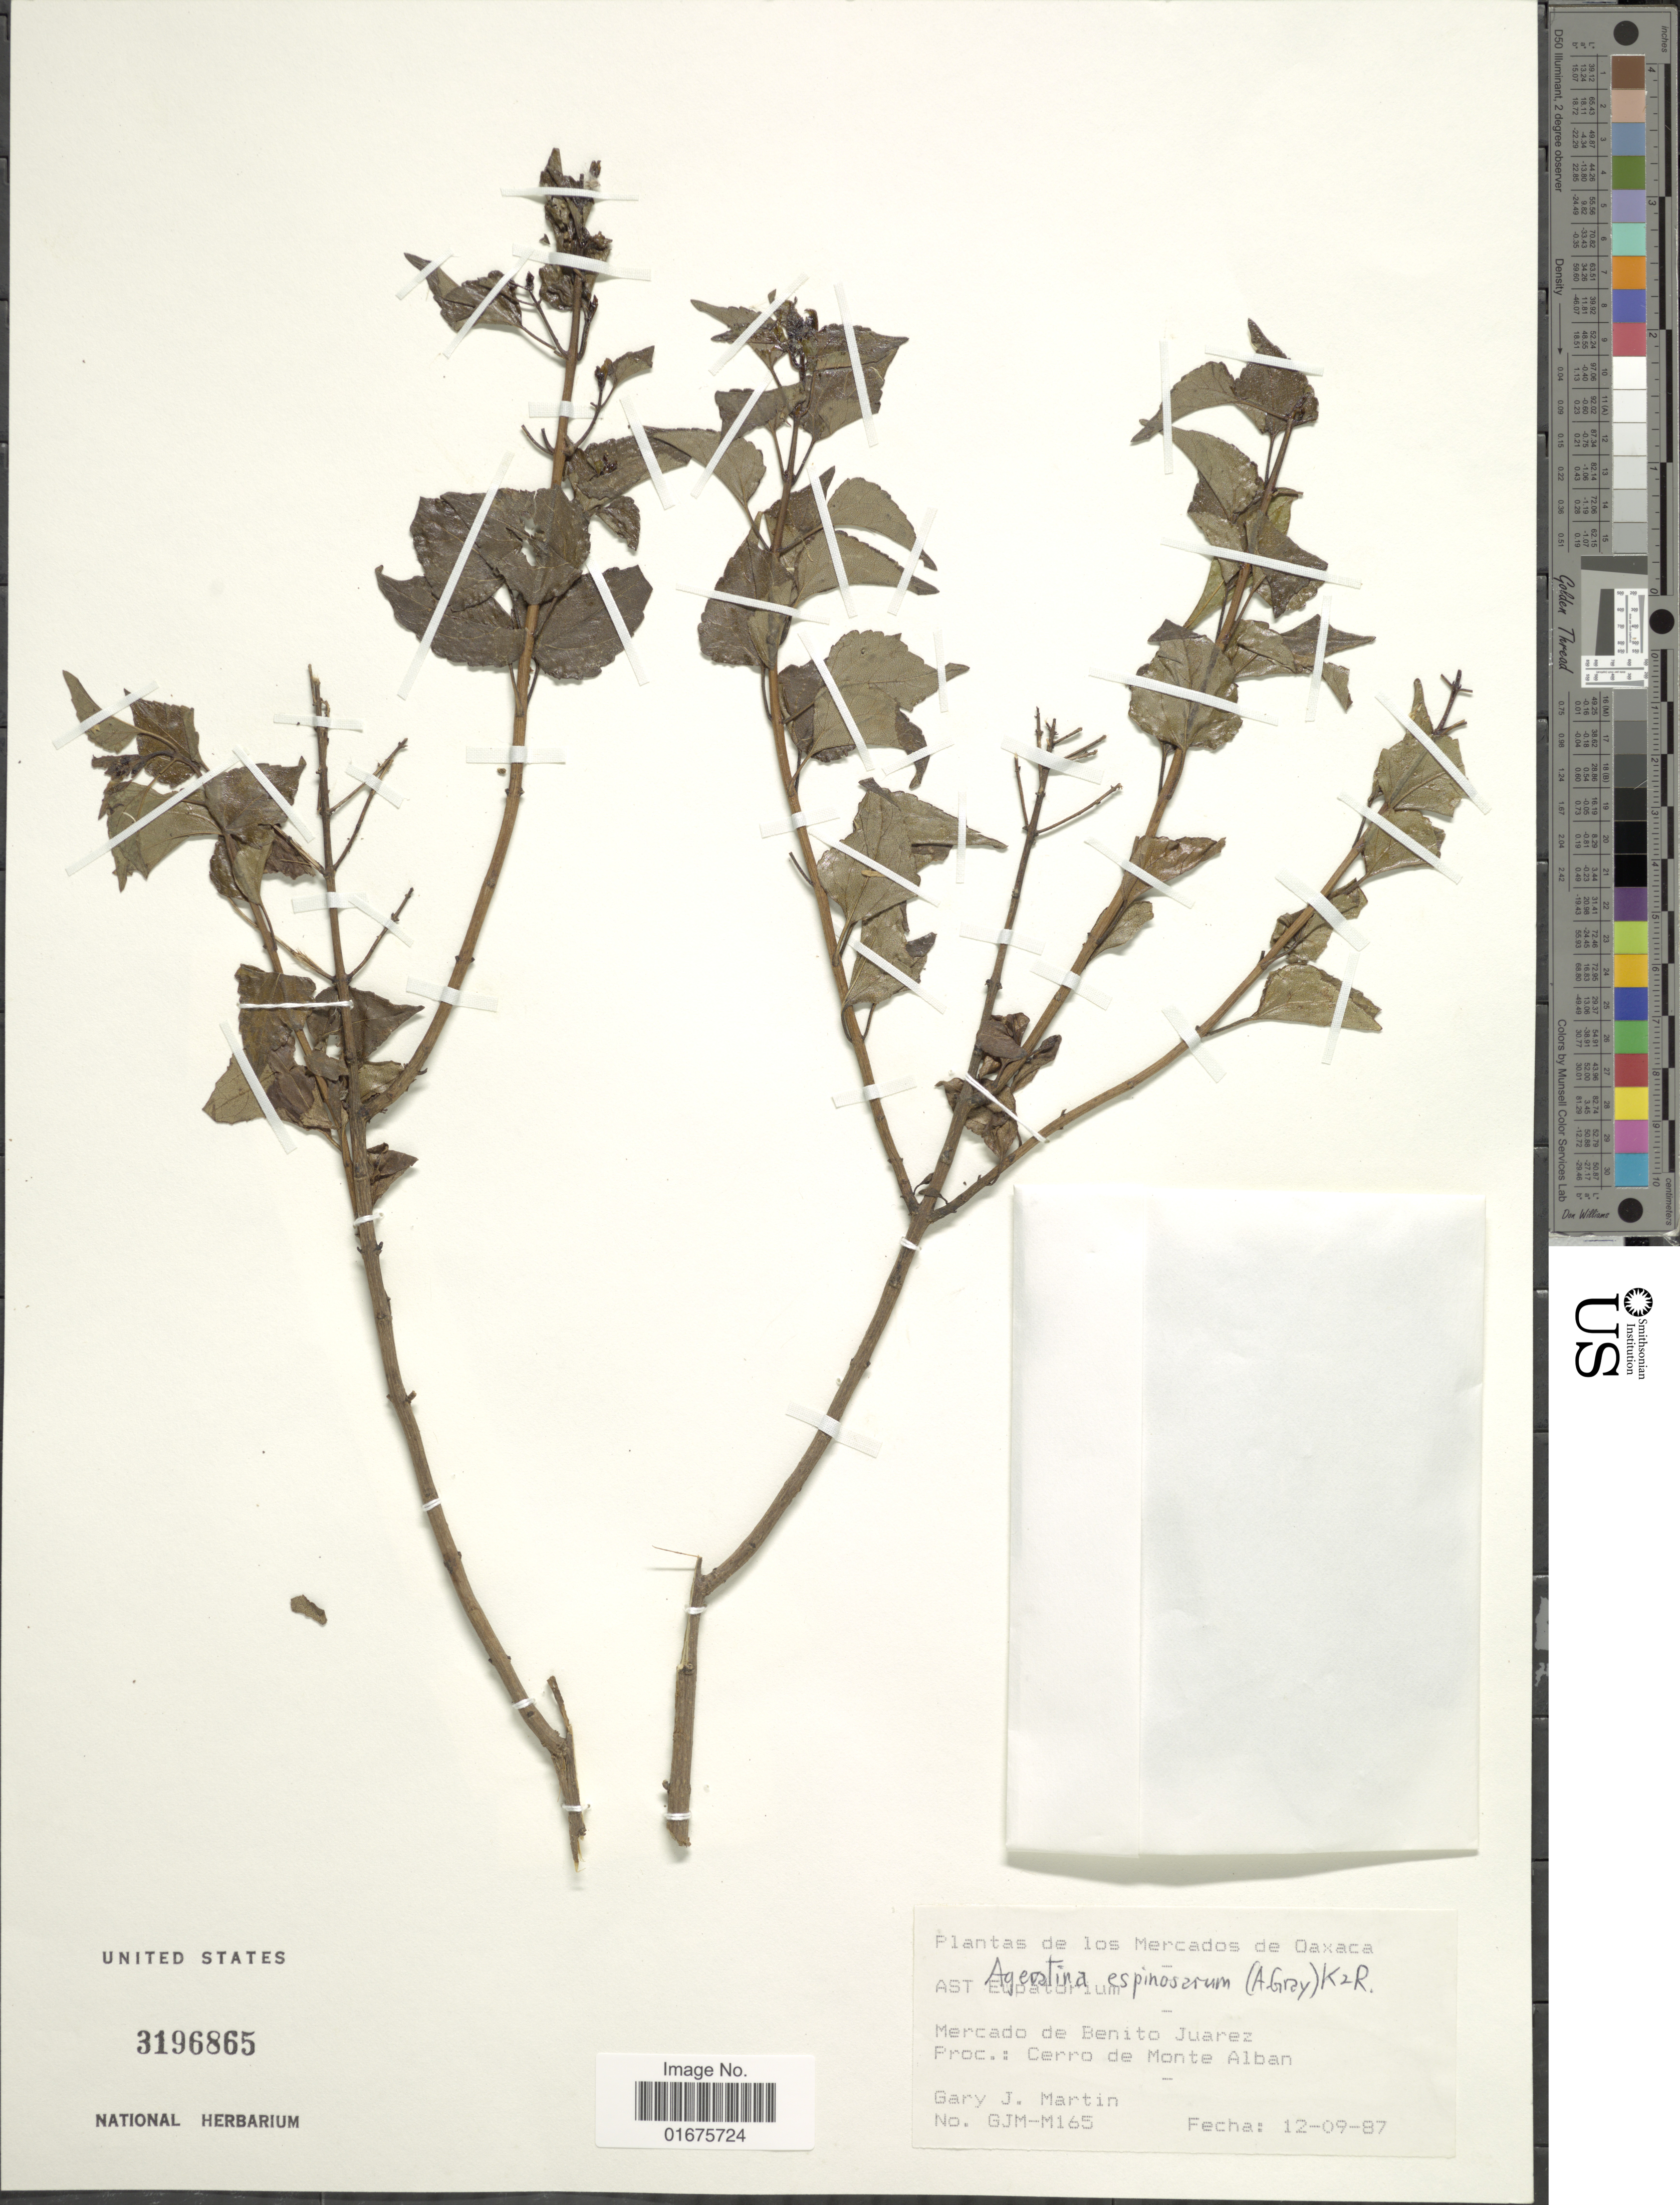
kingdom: Plantae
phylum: Tracheophyta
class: Magnoliopsida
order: Asterales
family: Asteraceae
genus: Ageratina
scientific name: Ageratina espinosarum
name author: (A. Gray) R.M. King & H. Rob.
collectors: G. J. Martin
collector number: GJMM165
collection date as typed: Transcribed d/m/y: 12/9/87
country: Mexico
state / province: Oaxaca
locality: Mercado de Benito Juarez, Proc.: Cerro de Monte Alban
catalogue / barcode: US 3196865